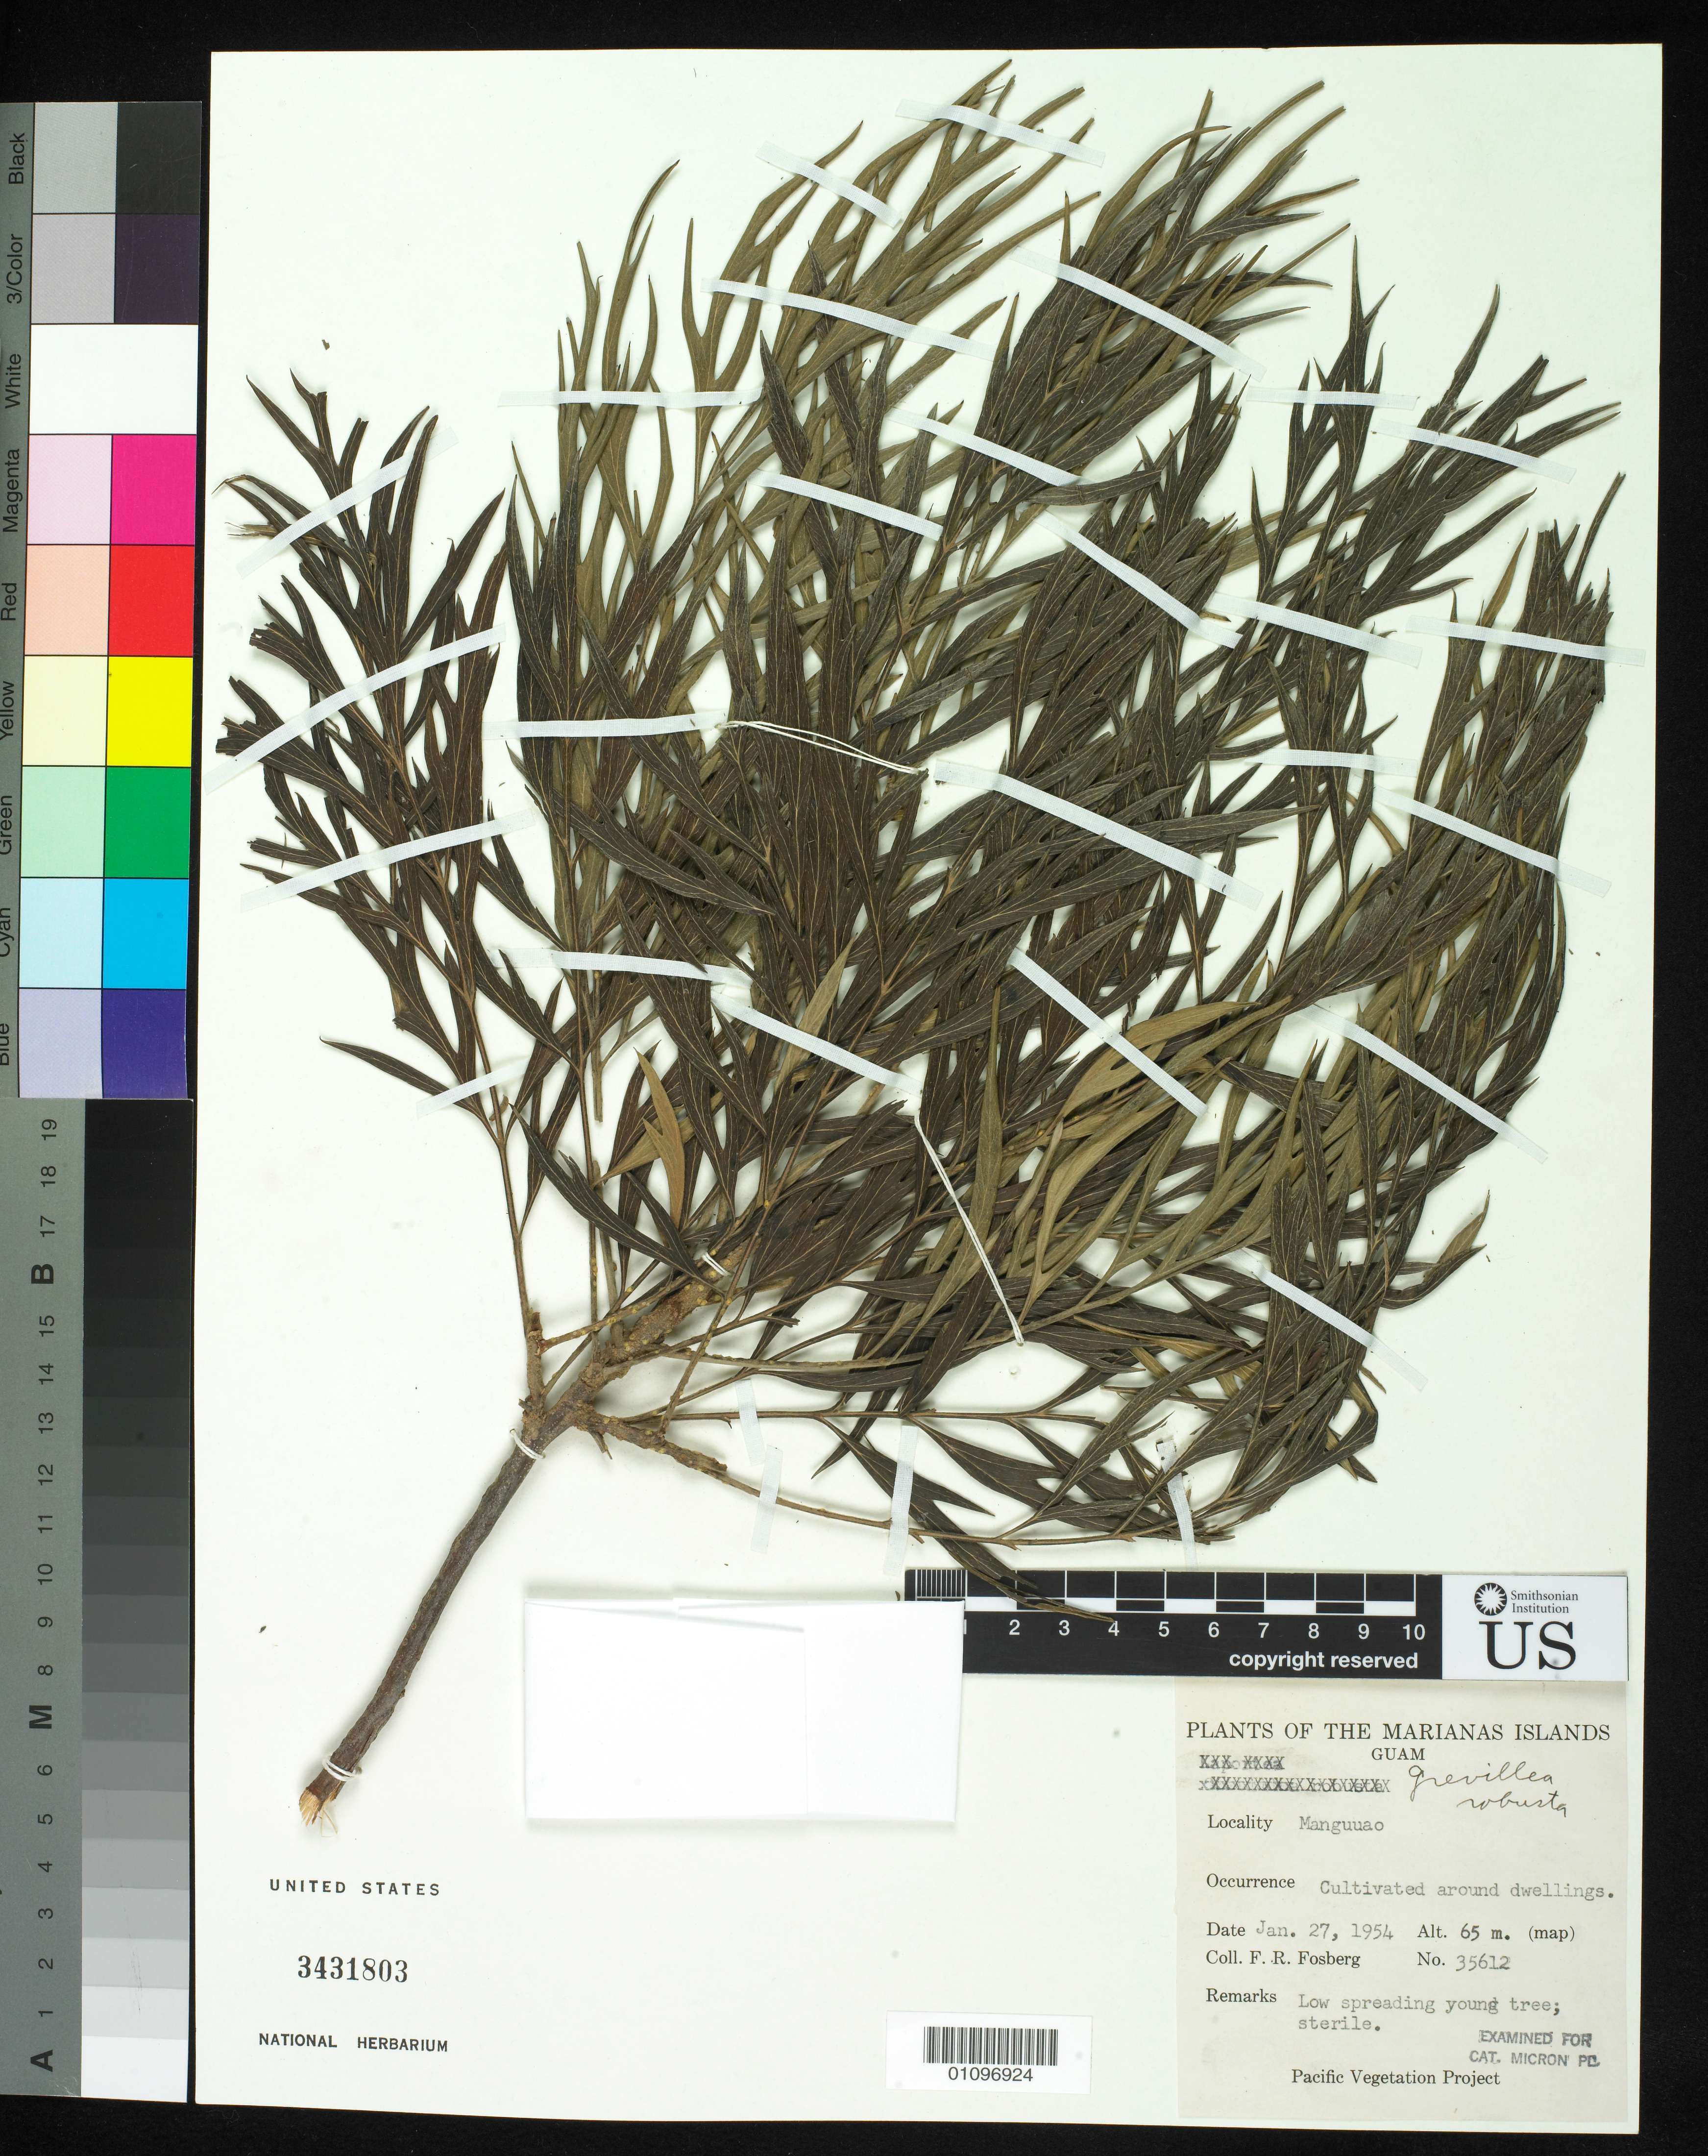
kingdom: Plantae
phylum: Tracheophyta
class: Magnoliopsida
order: Proteales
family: Proteaceae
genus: Grevillea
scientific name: Grevillea robusta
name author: A. Cunn.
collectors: F. R. Fosberg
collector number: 35612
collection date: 1954-01-27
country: Guam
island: Guam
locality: Manguuao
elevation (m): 65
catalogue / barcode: US 3431803